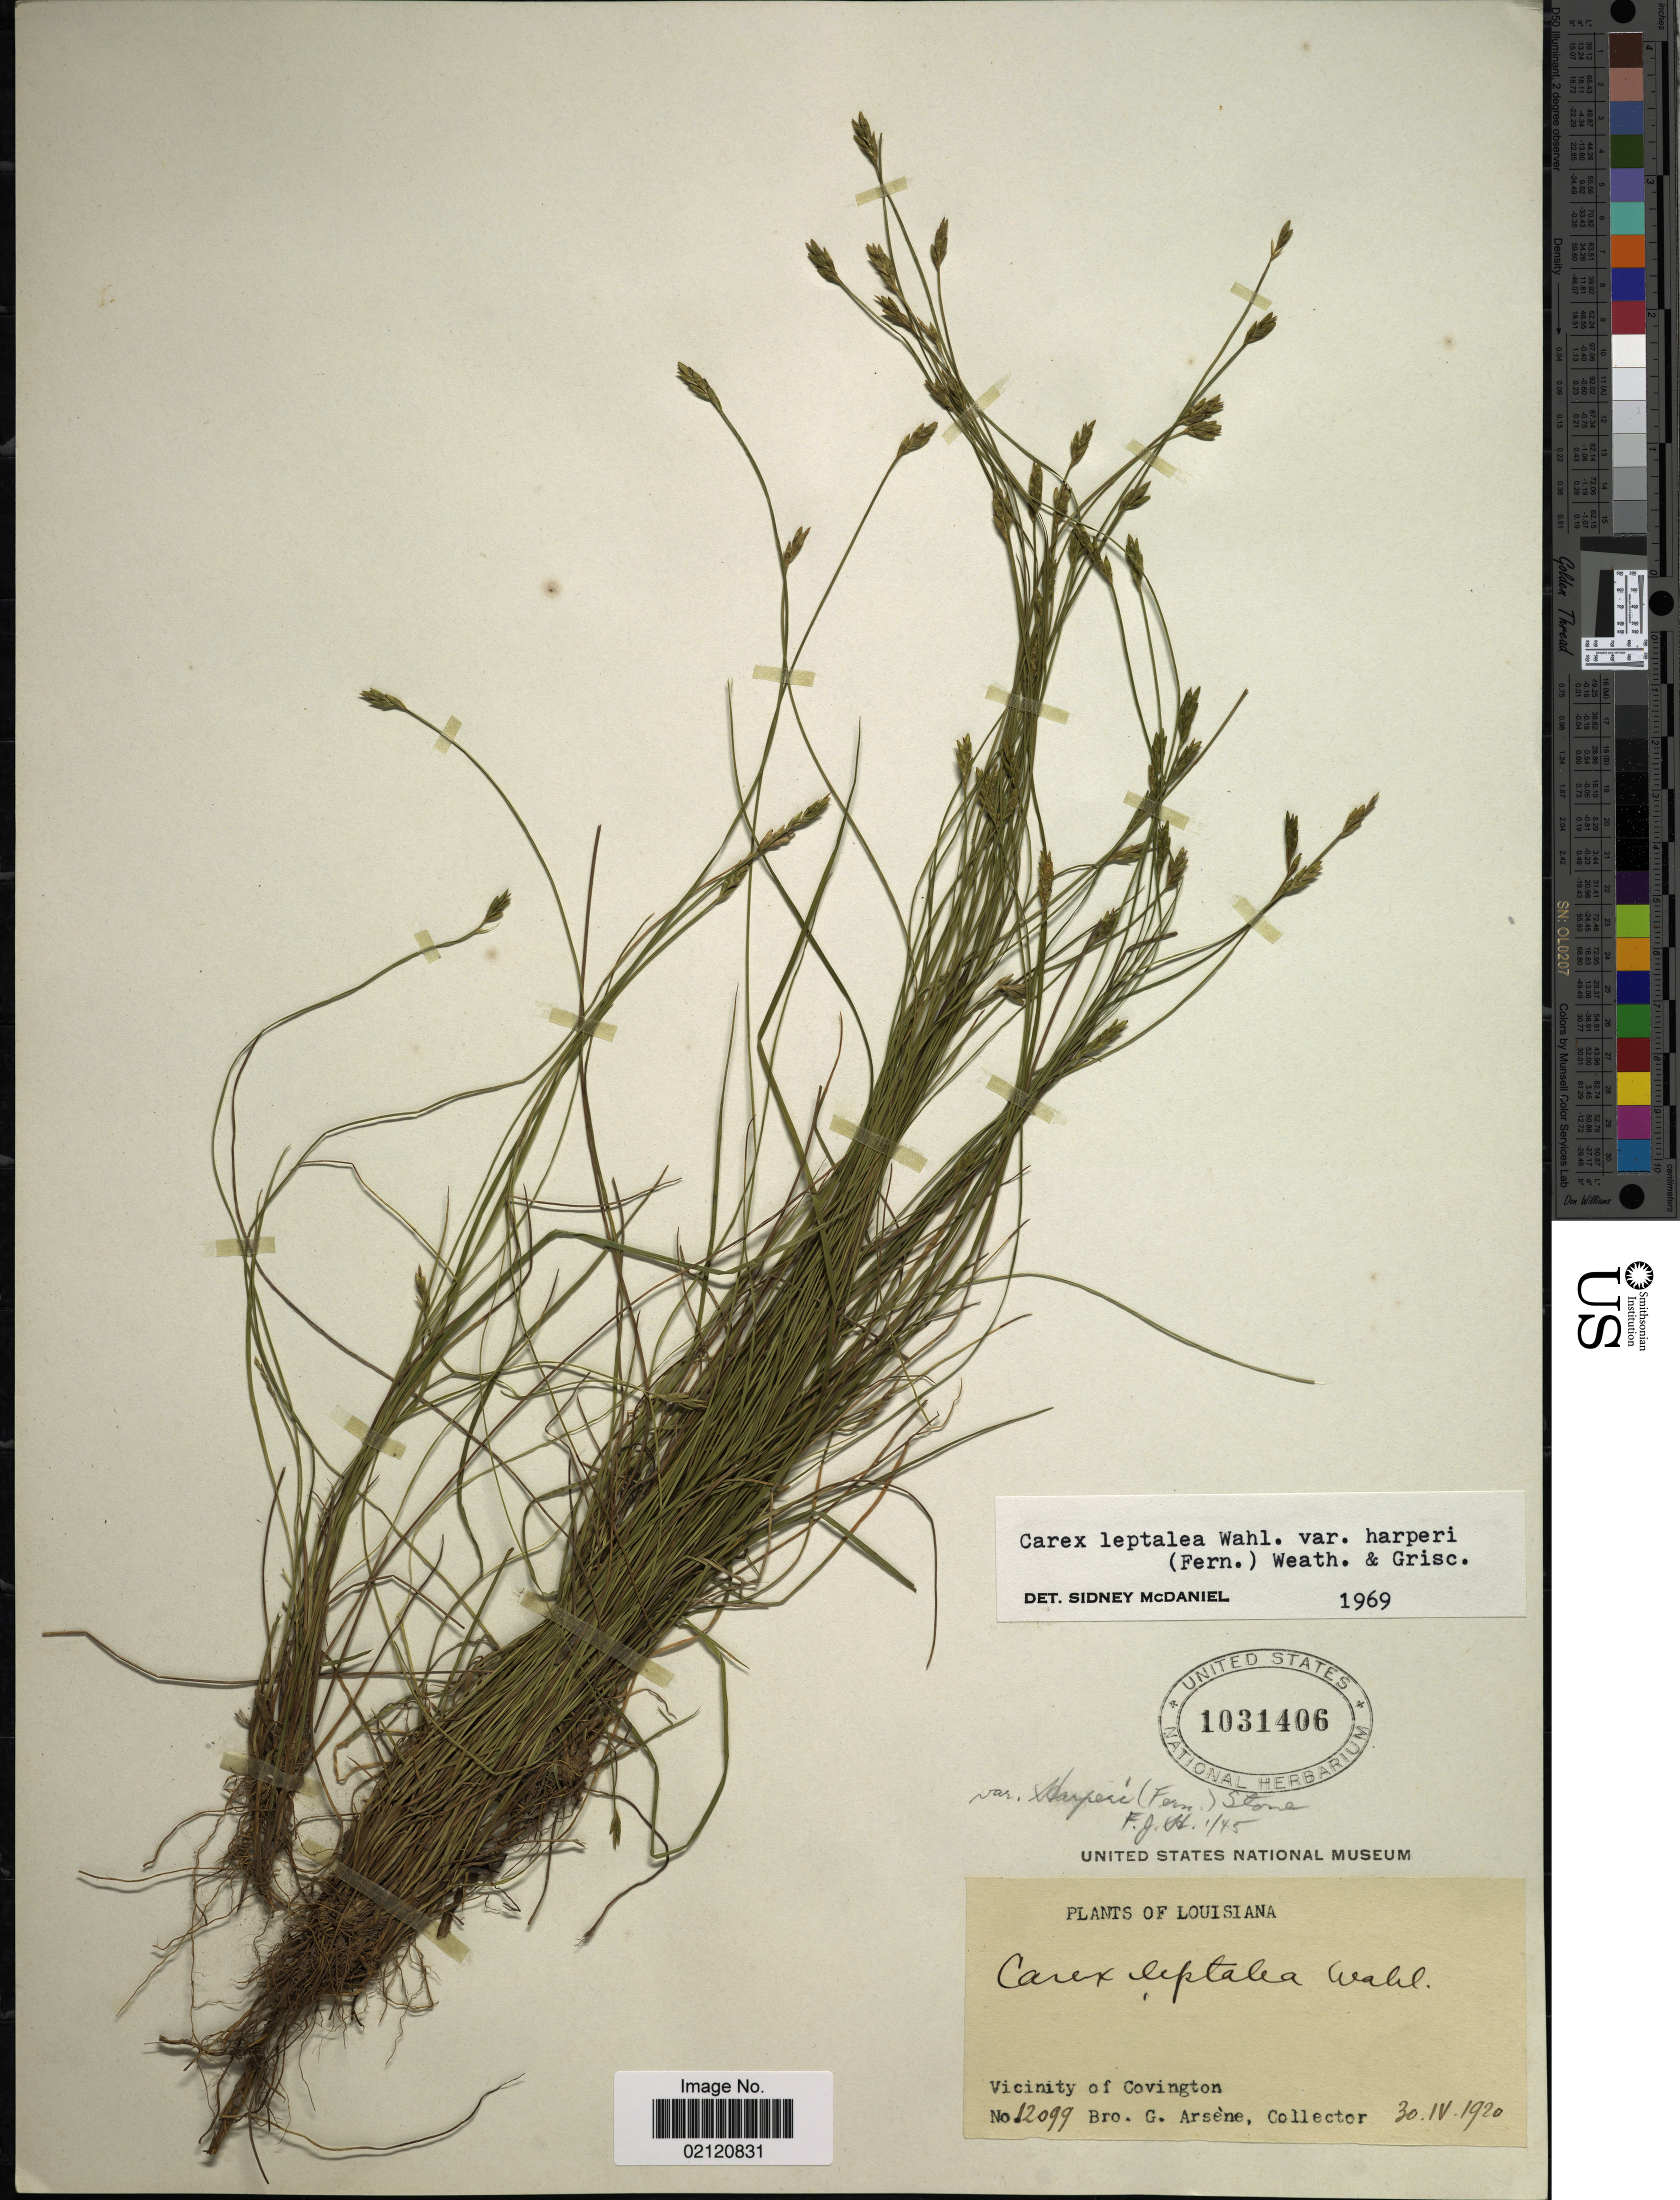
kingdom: Plantae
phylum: Tracheophyta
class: Liliopsida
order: Poales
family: Cyperaceae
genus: Carex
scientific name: Carex leptalea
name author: Wahlenb.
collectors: Bro. G. Arsène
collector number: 12099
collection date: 1920-04-30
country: United States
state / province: Louisiana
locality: Vicinity of Covington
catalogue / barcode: US 1031406